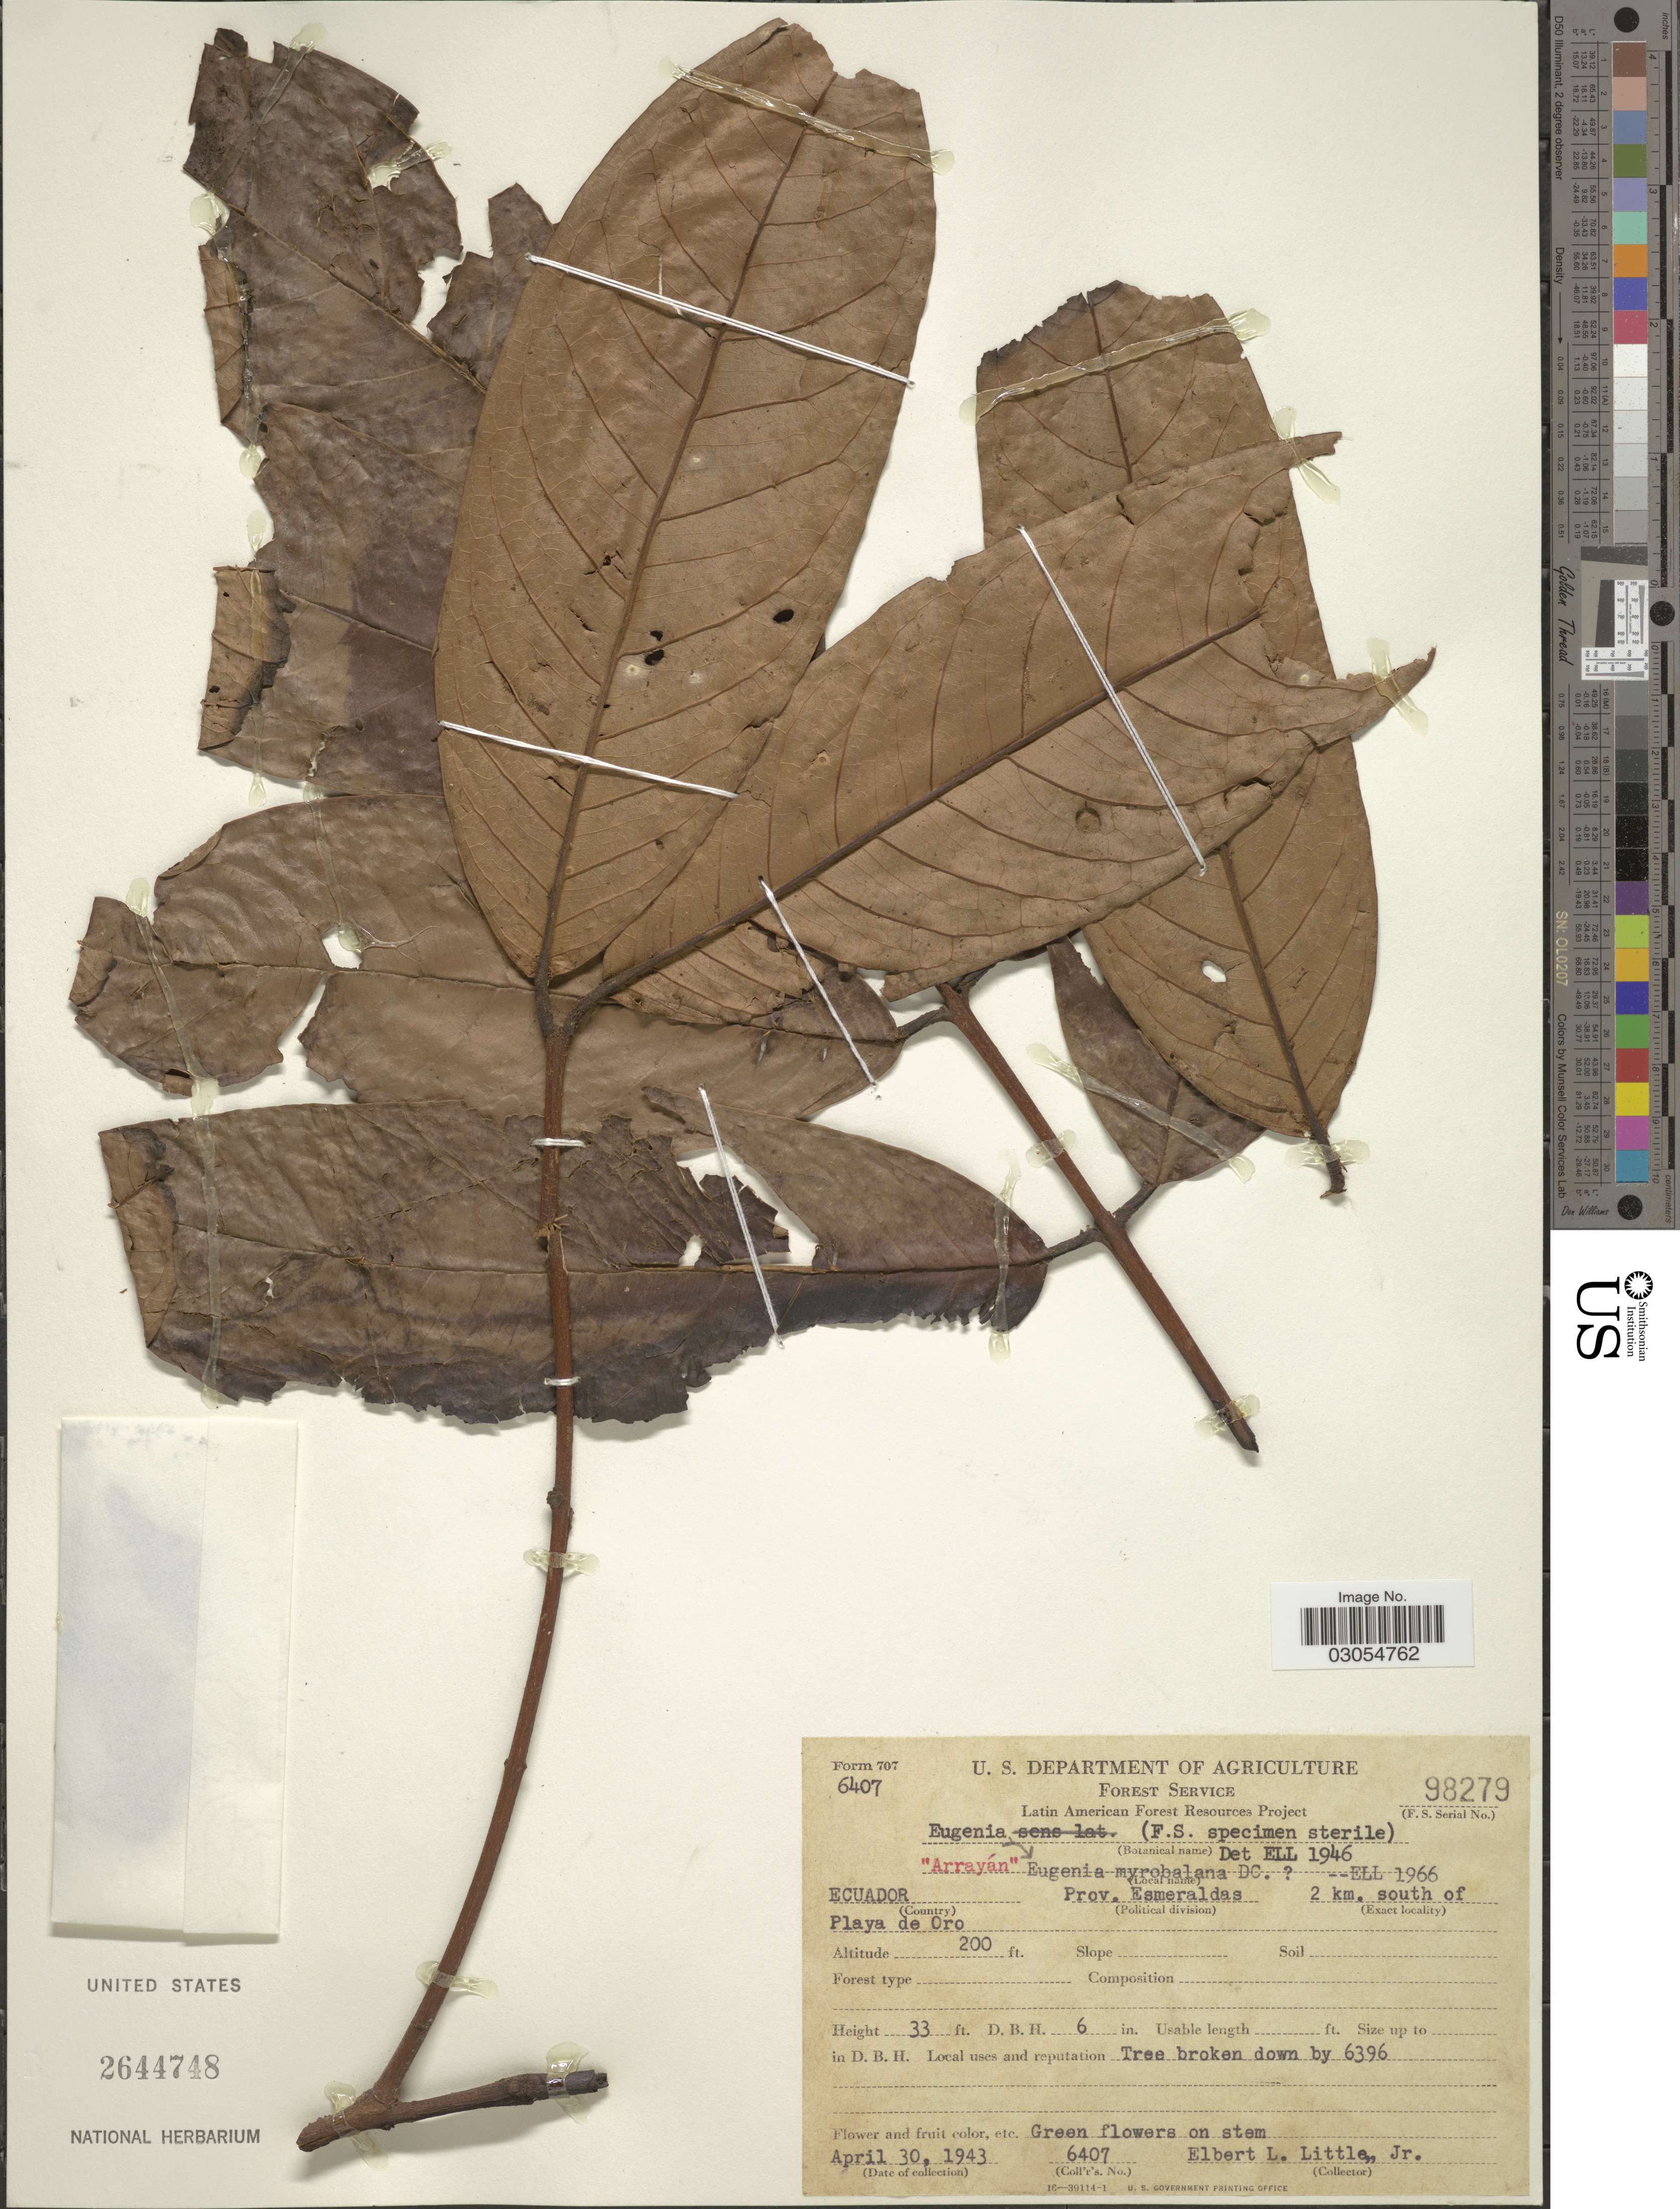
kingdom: Plantae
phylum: Tracheophyta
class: Magnoliopsida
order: Myrtales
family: Myrtaceae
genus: Eugenia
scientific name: Eugenia myrobalana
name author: DC.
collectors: E. L. Little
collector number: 6407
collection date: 1943-04-30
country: Ecuador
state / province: Esmeraldas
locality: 2 km. south of Playa de Oro.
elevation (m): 61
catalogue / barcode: US 2644748